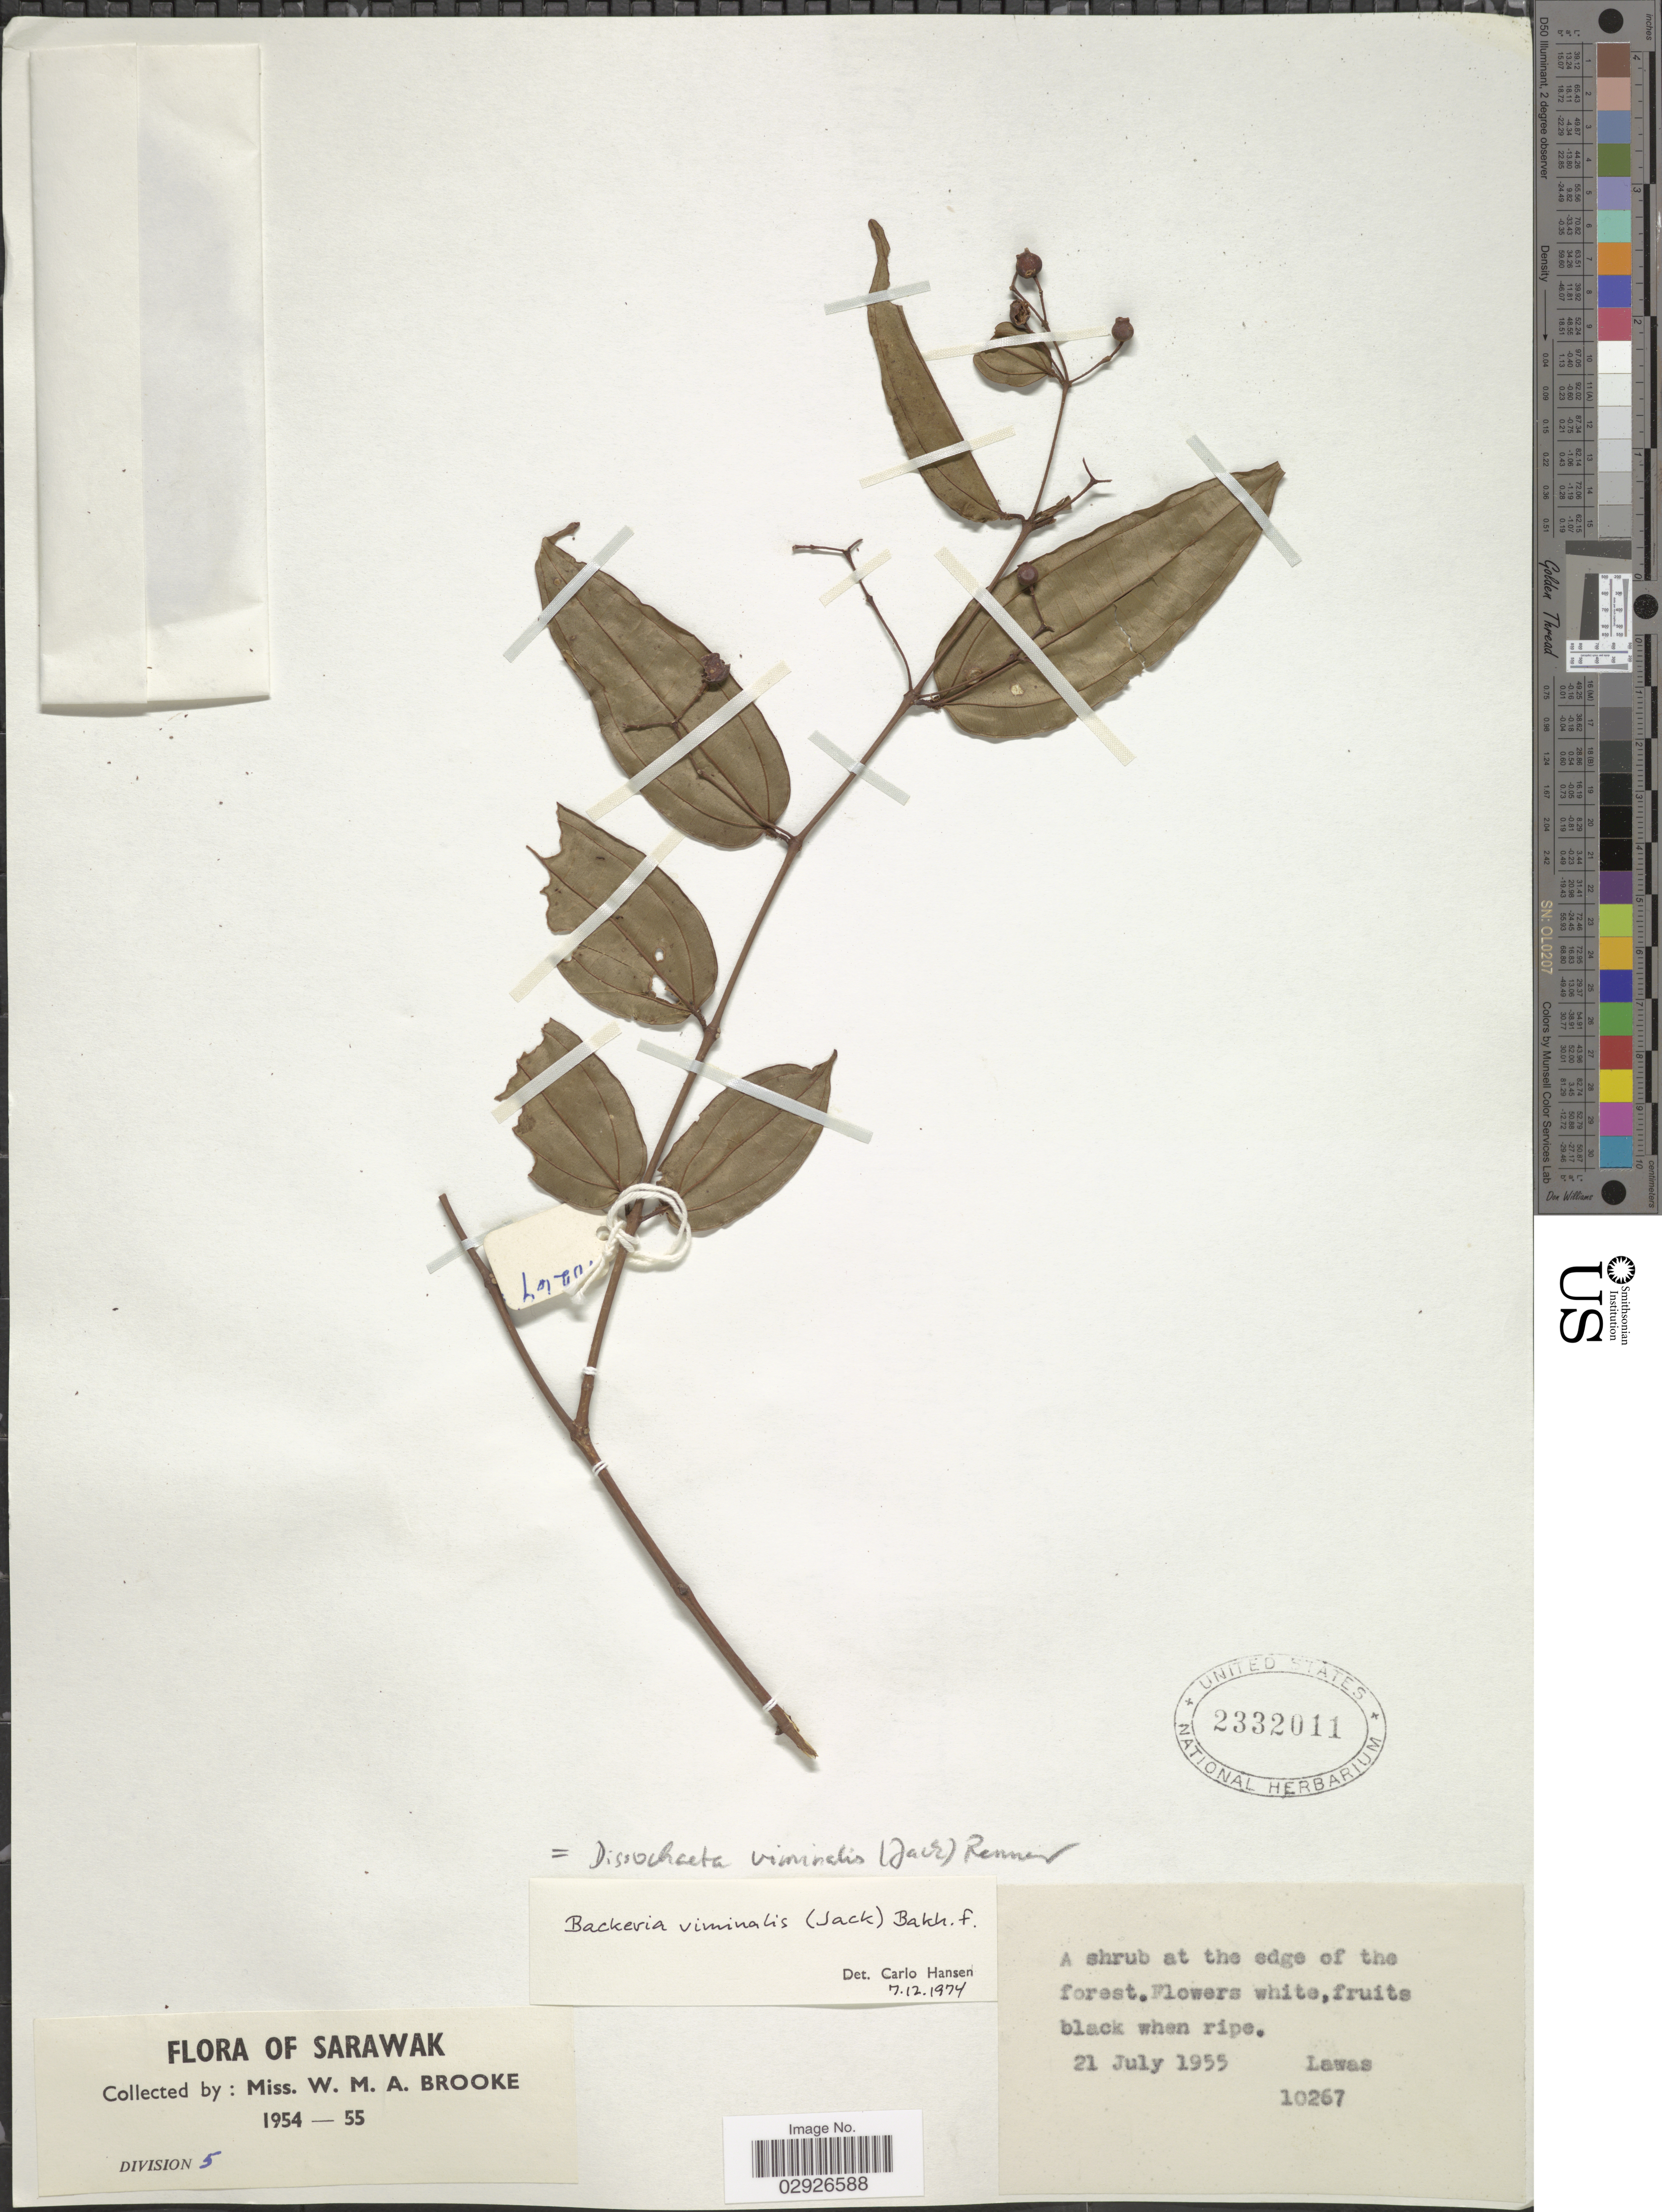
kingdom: Plantae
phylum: Tracheophyta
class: Magnoliopsida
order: Myrtales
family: Melastomataceae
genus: Dissochaeta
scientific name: Dissochaeta viminalis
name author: Clausing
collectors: W. Brooke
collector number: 10267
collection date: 1955-07-21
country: Malaysia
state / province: Sarawak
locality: Lawas. Division 5.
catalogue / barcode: US 2332011